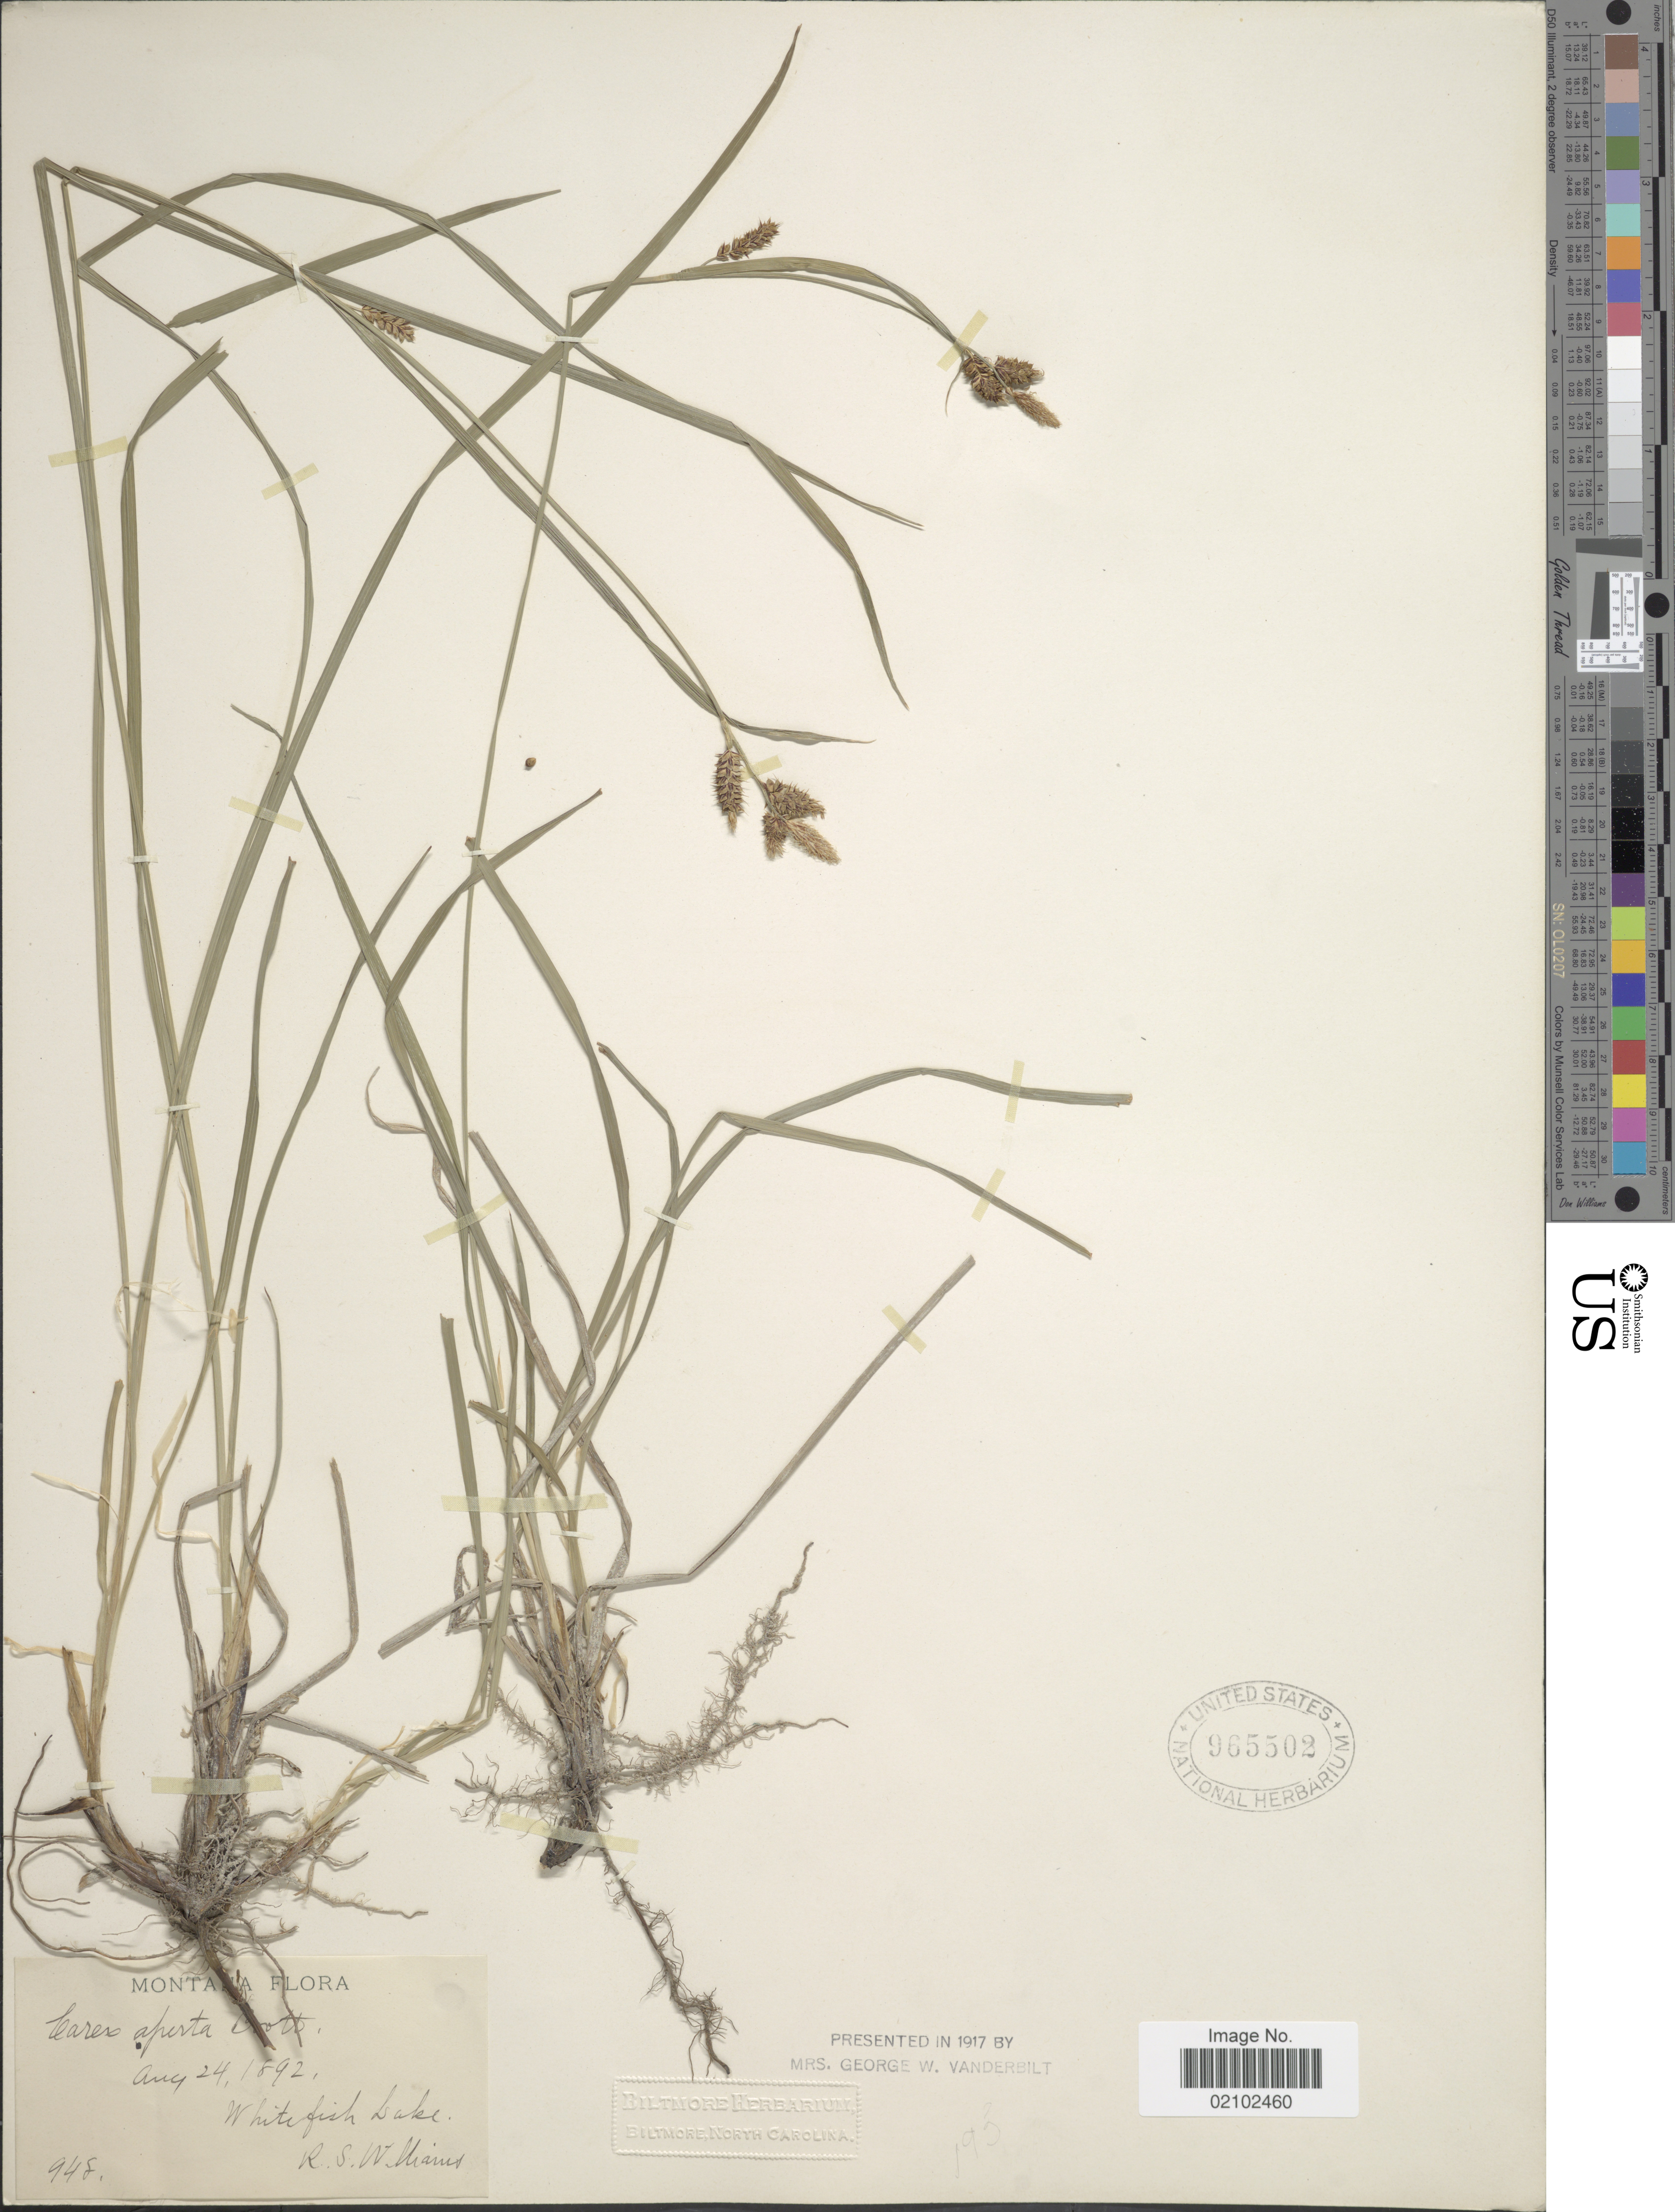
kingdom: Plantae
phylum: Tracheophyta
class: Liliopsida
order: Poales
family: Cyperaceae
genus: Carex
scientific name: Carex aperta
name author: Boott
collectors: R. S. Williams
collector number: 948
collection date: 1892-08-24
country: United States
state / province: Montana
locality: Whitefish Lake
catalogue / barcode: US 965502